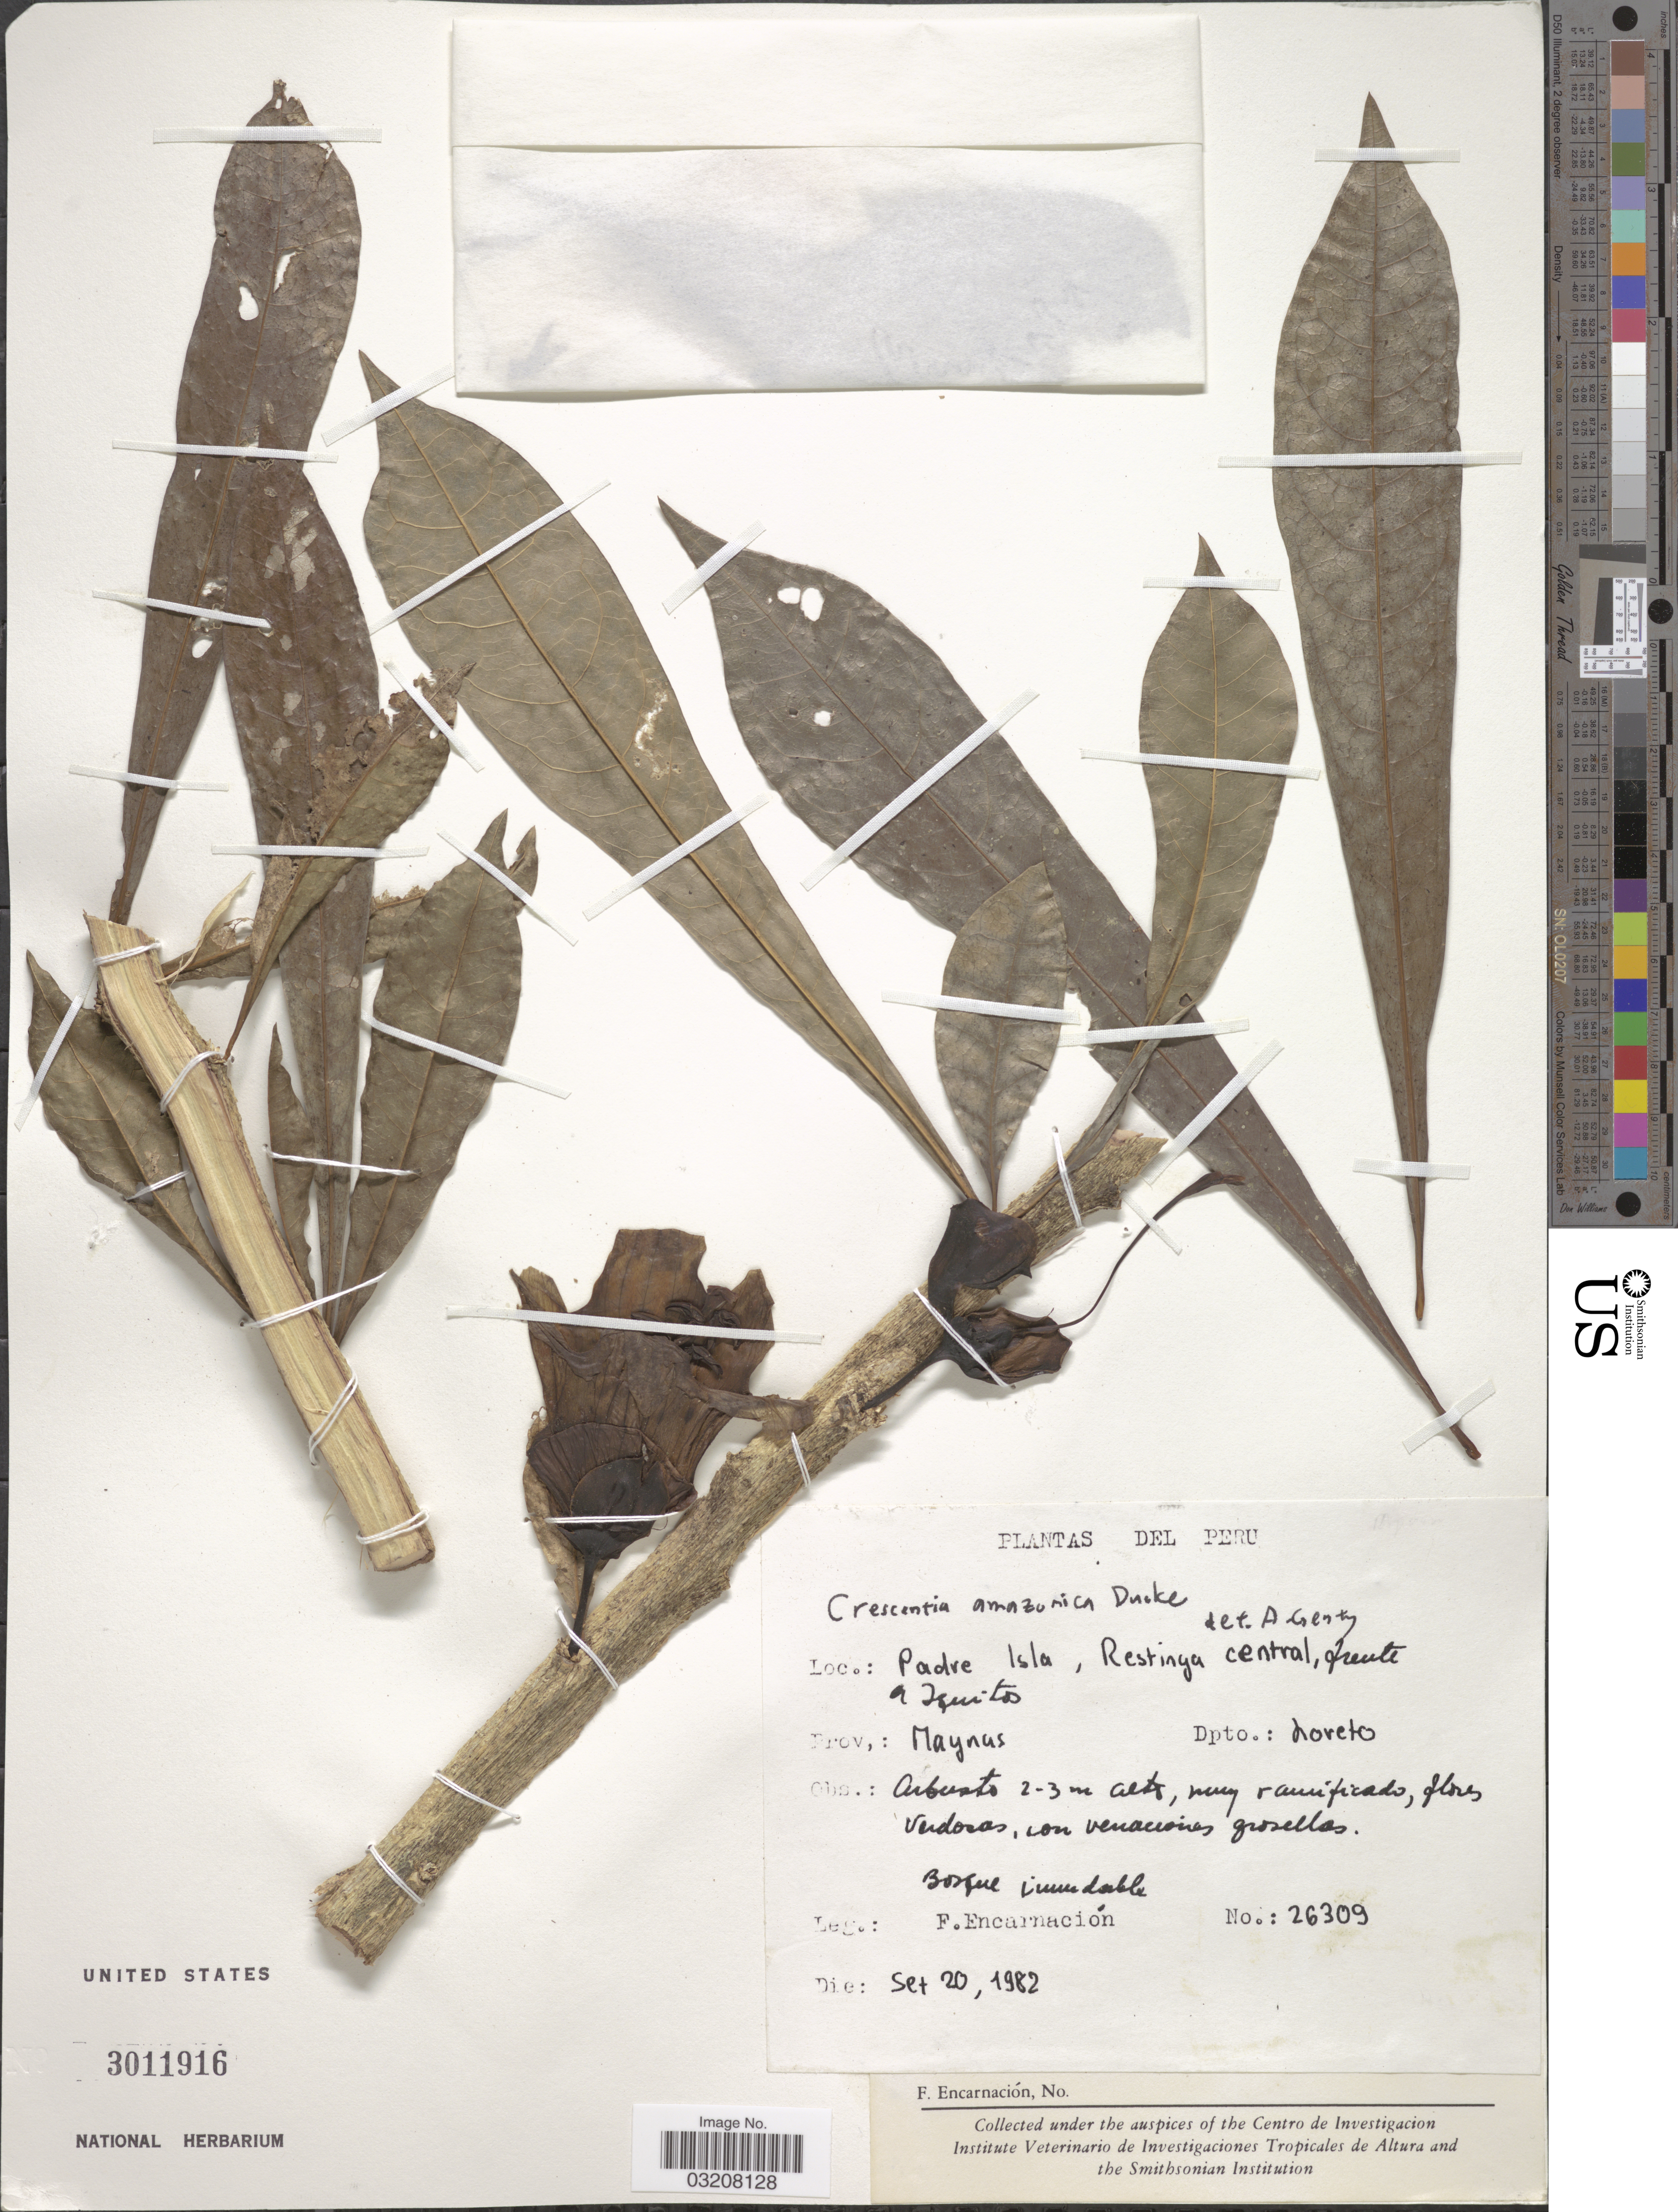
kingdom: Plantae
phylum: Tracheophyta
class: Magnoliopsida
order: Lamiales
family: Bignoniaceae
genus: Crescentia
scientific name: Crescentia amazonica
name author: Ducke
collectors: F. Encarnación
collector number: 26309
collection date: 1982-09-20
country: Peru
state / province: Loreto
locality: Padre Isla, Restinga central, frente a Iquitos, Prov. Maynas, Dpto. Loreto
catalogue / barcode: US 3011916